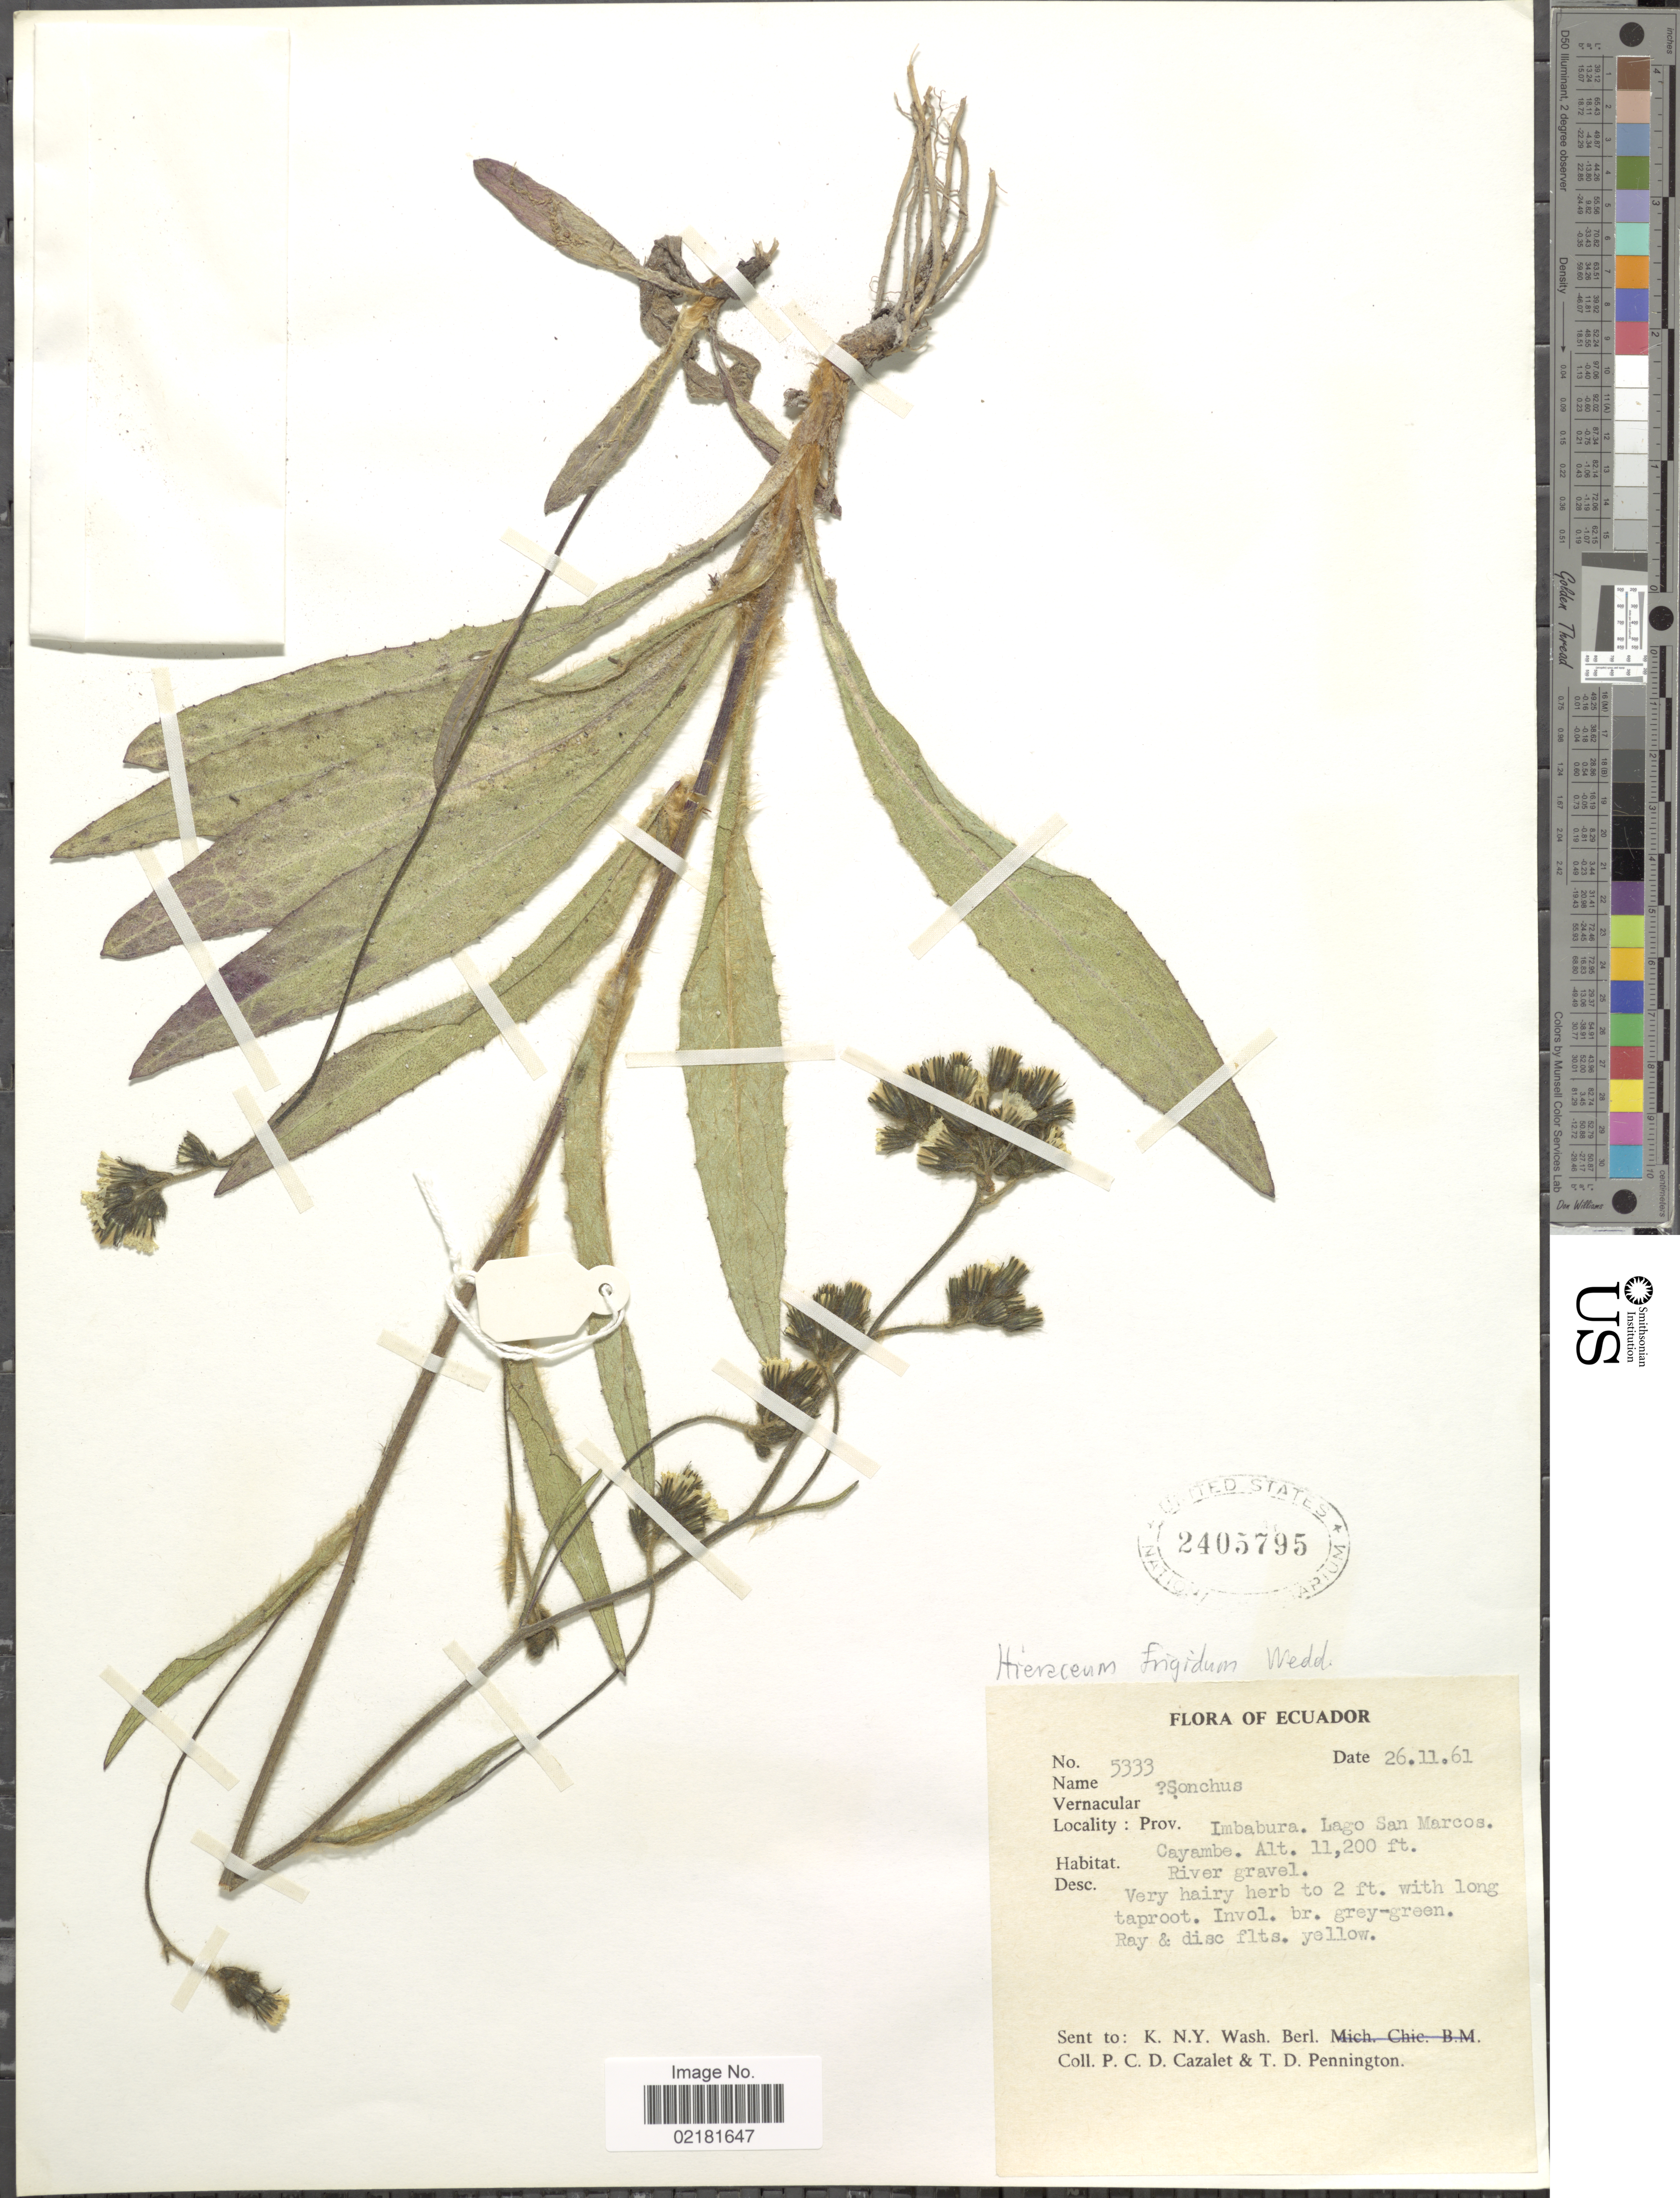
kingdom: Plantae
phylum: Tracheophyta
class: Magnoliopsida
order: Asterales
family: Asteraceae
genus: Hieracium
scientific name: Hieracium jubatum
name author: Fr.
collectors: P. C. D. Cazalet & T. D. Pennington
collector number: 5333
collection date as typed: Transcribed d/m/y: 26/11/61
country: Ecuador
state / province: Imbabura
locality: Lago San Marcos, Cayambe.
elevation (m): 3414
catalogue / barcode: US 2405795